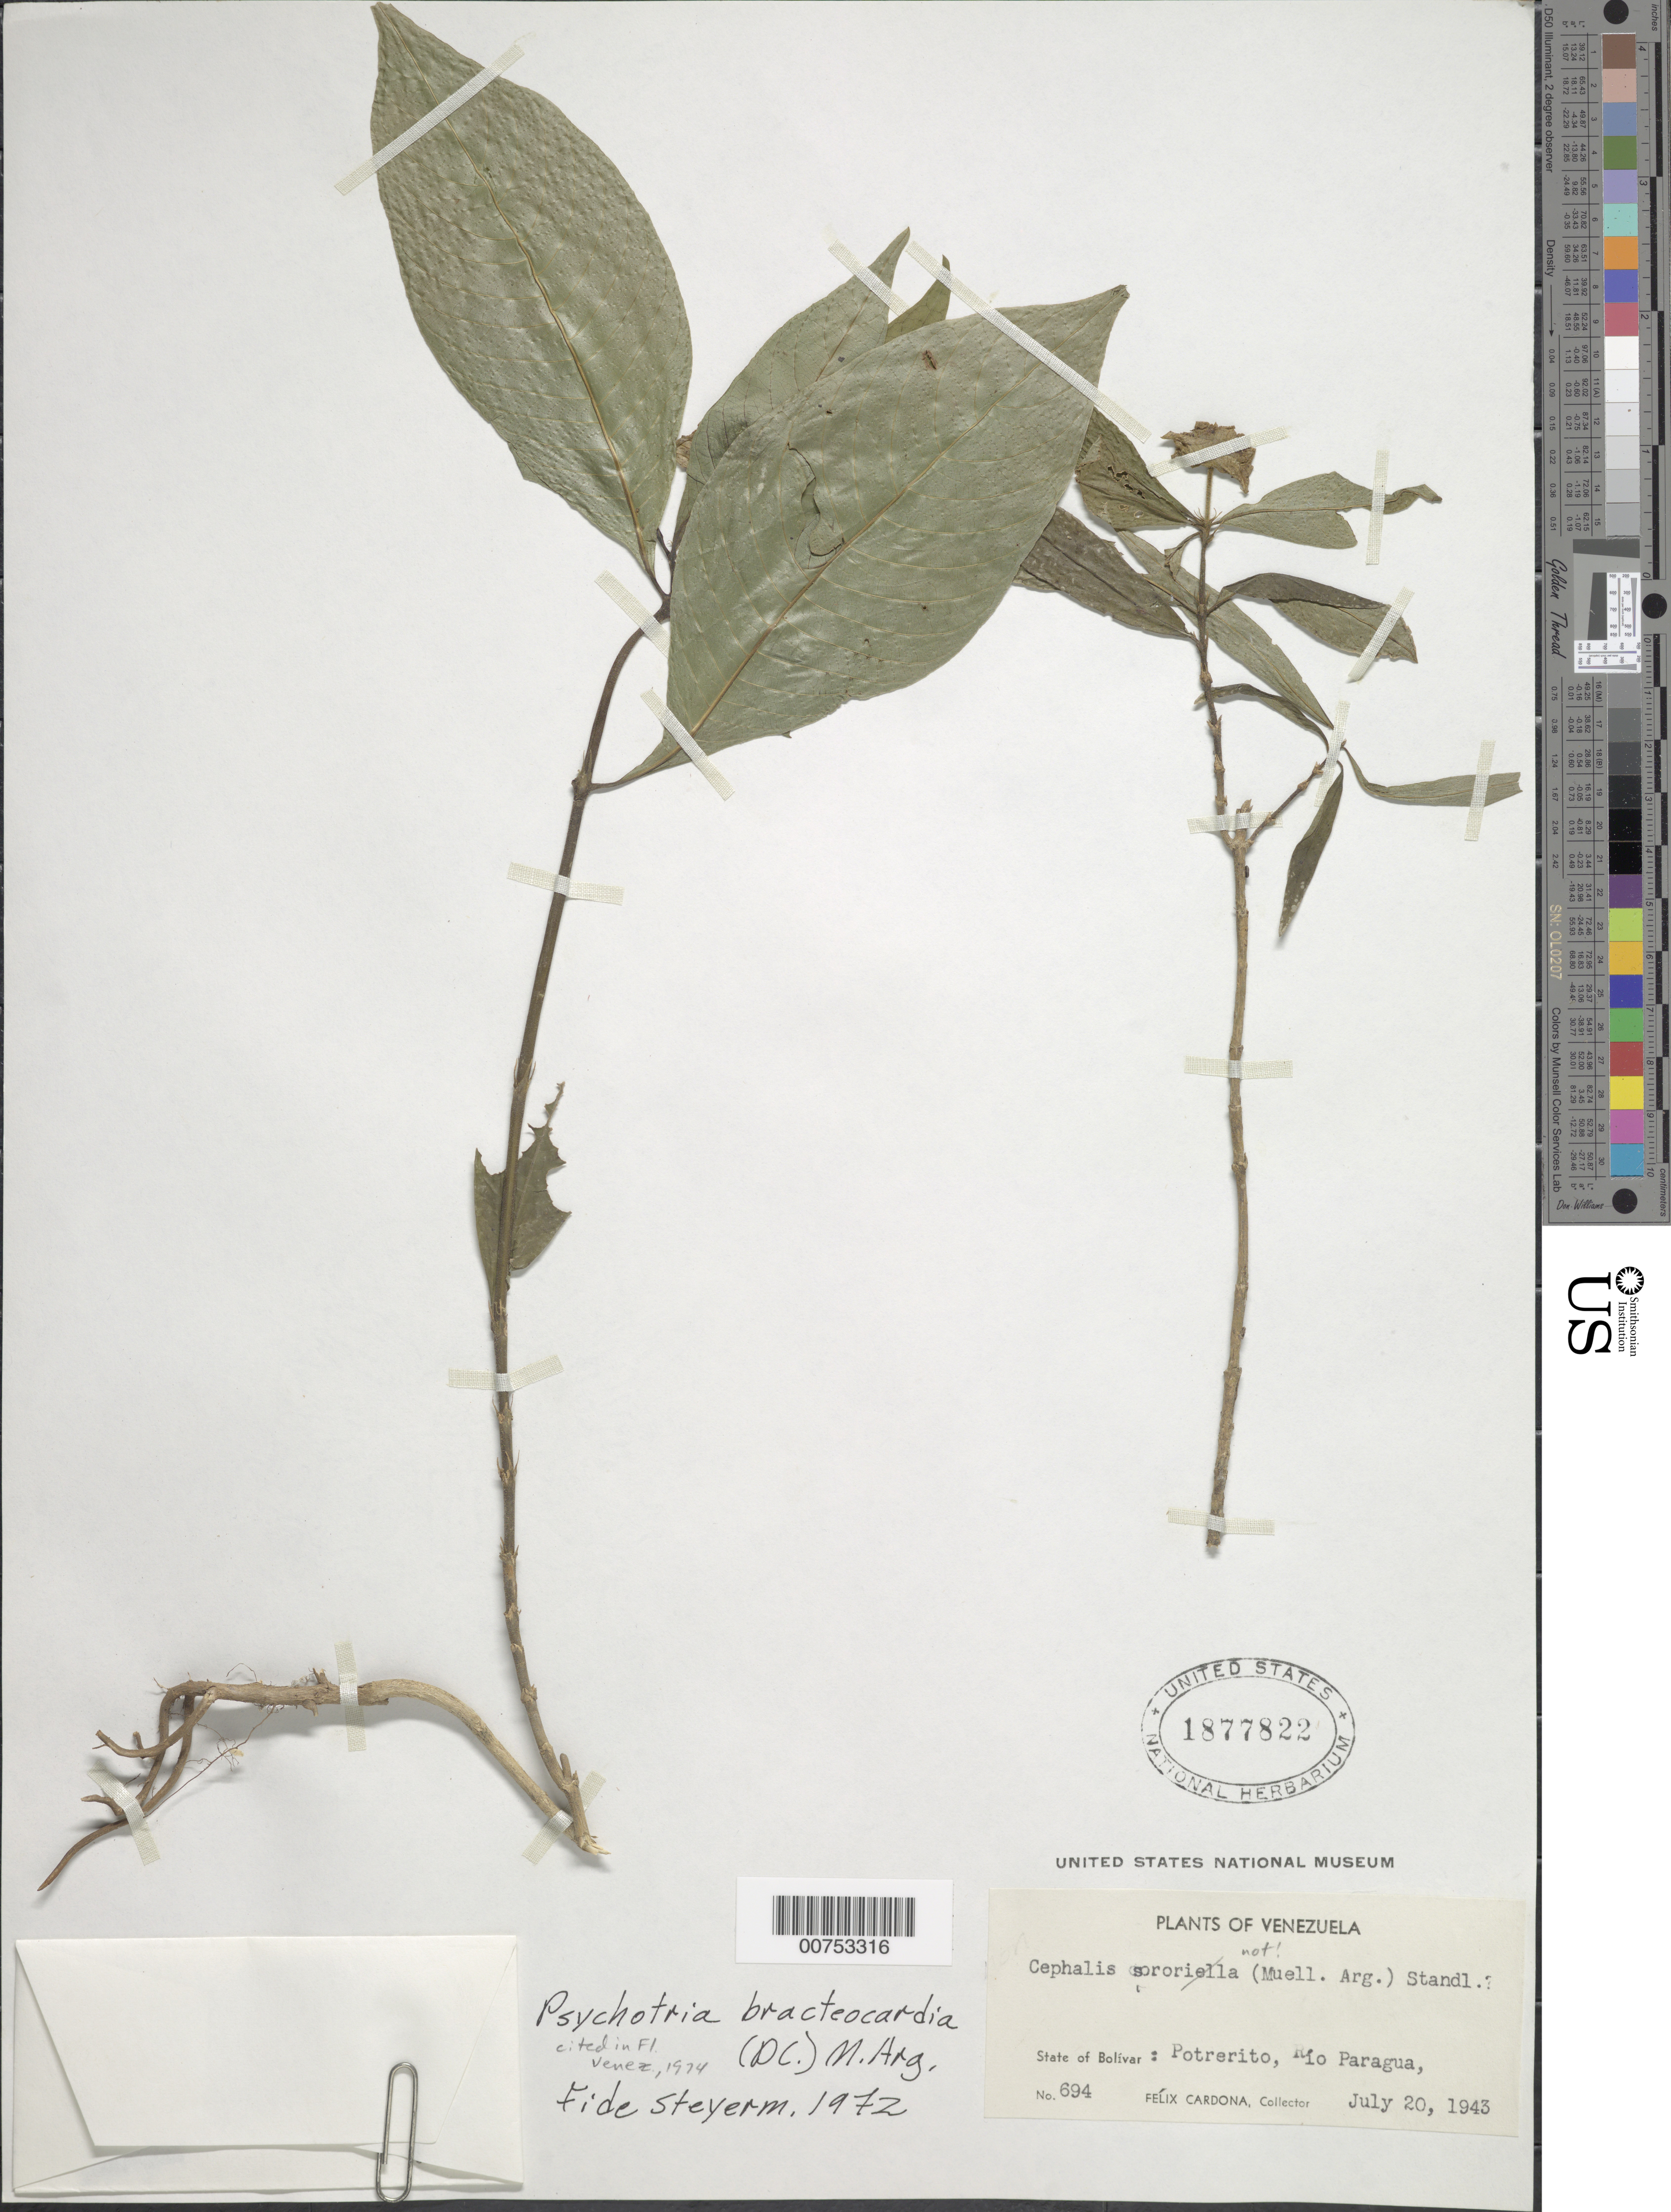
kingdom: Plantae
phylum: Tracheophyta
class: Magnoliopsida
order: Gentianales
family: Rubiaceae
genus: Psychotria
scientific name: Psychotria bracteocardia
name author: (DC.) Müll. Arg.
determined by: Steyermark, Julian A., (VEN)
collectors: F. Cardona Puig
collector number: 694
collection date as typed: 20-Jul-43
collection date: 1943-07-20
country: Venezuela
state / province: Bolívar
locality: Río Paragua, Potrerito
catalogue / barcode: US 1877822